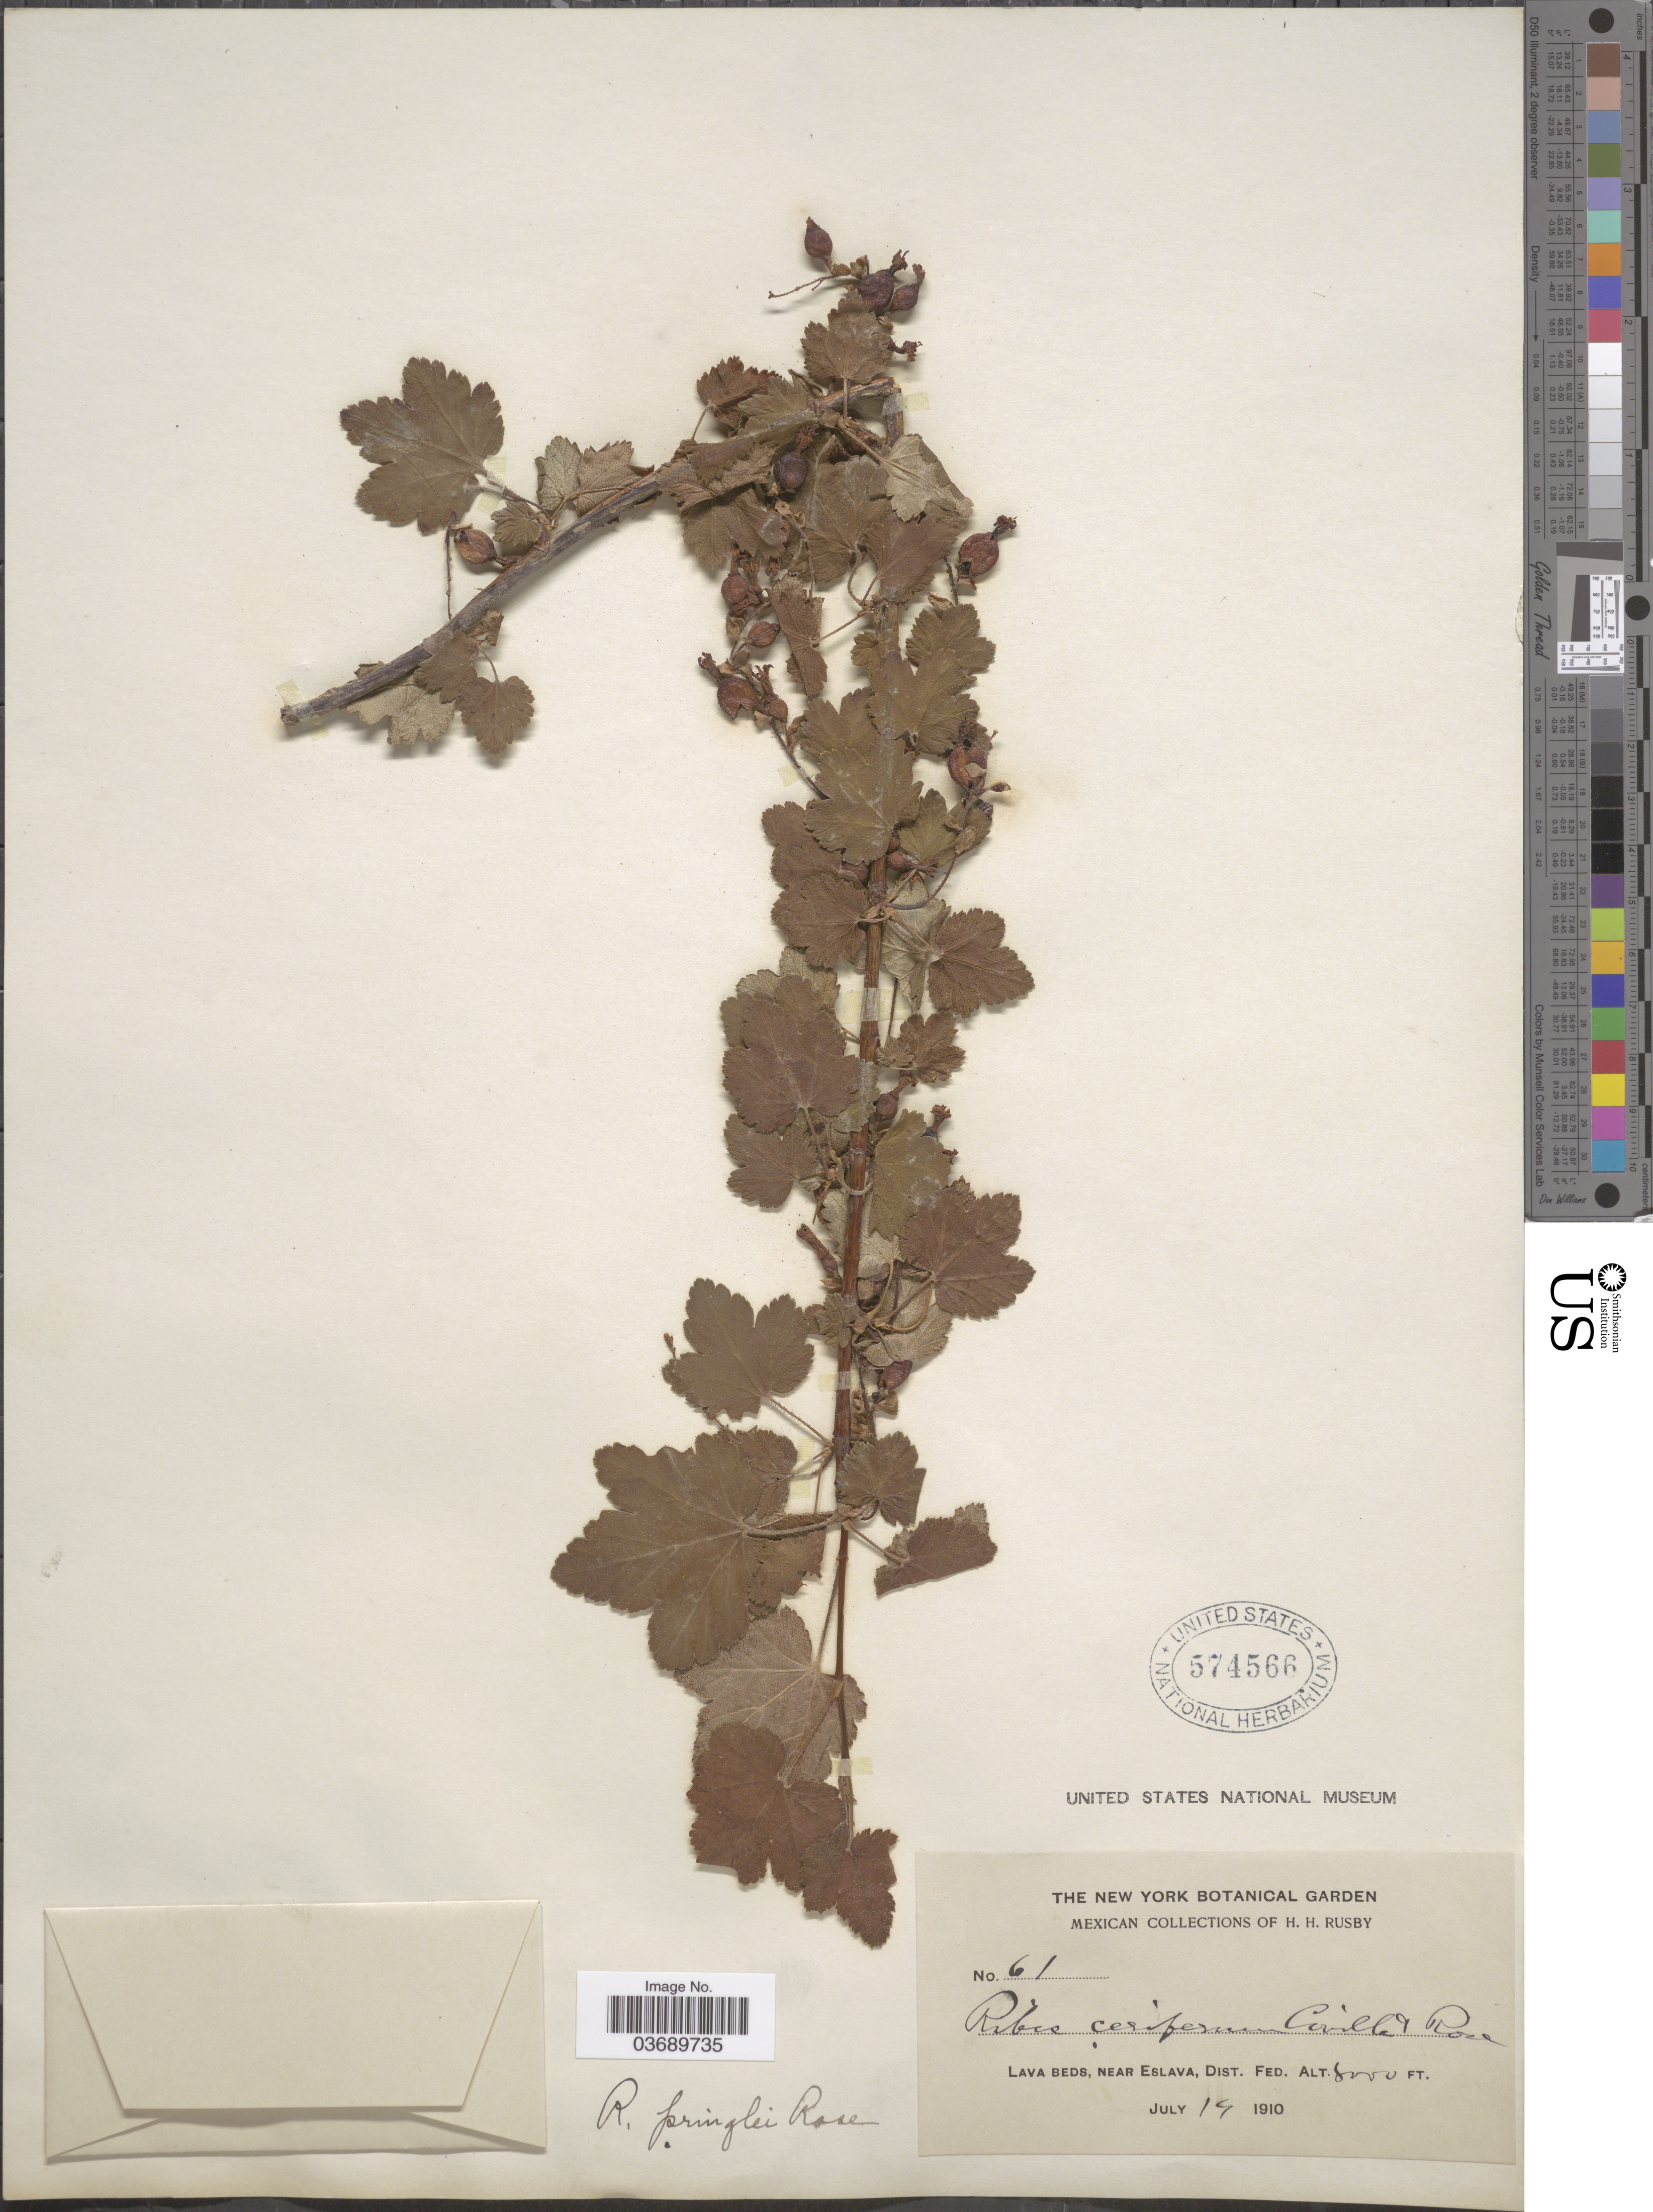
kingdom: Plantae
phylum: Tracheophyta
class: Magnoliopsida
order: Saxifragales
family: Grossulariaceae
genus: Ribes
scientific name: Ribes pringlei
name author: Rose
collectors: H. H. Rusby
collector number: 61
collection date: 1910-07-19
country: Mexico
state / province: Distrito Federal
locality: Lava beds, near Eslava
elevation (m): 2438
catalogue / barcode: US 574566